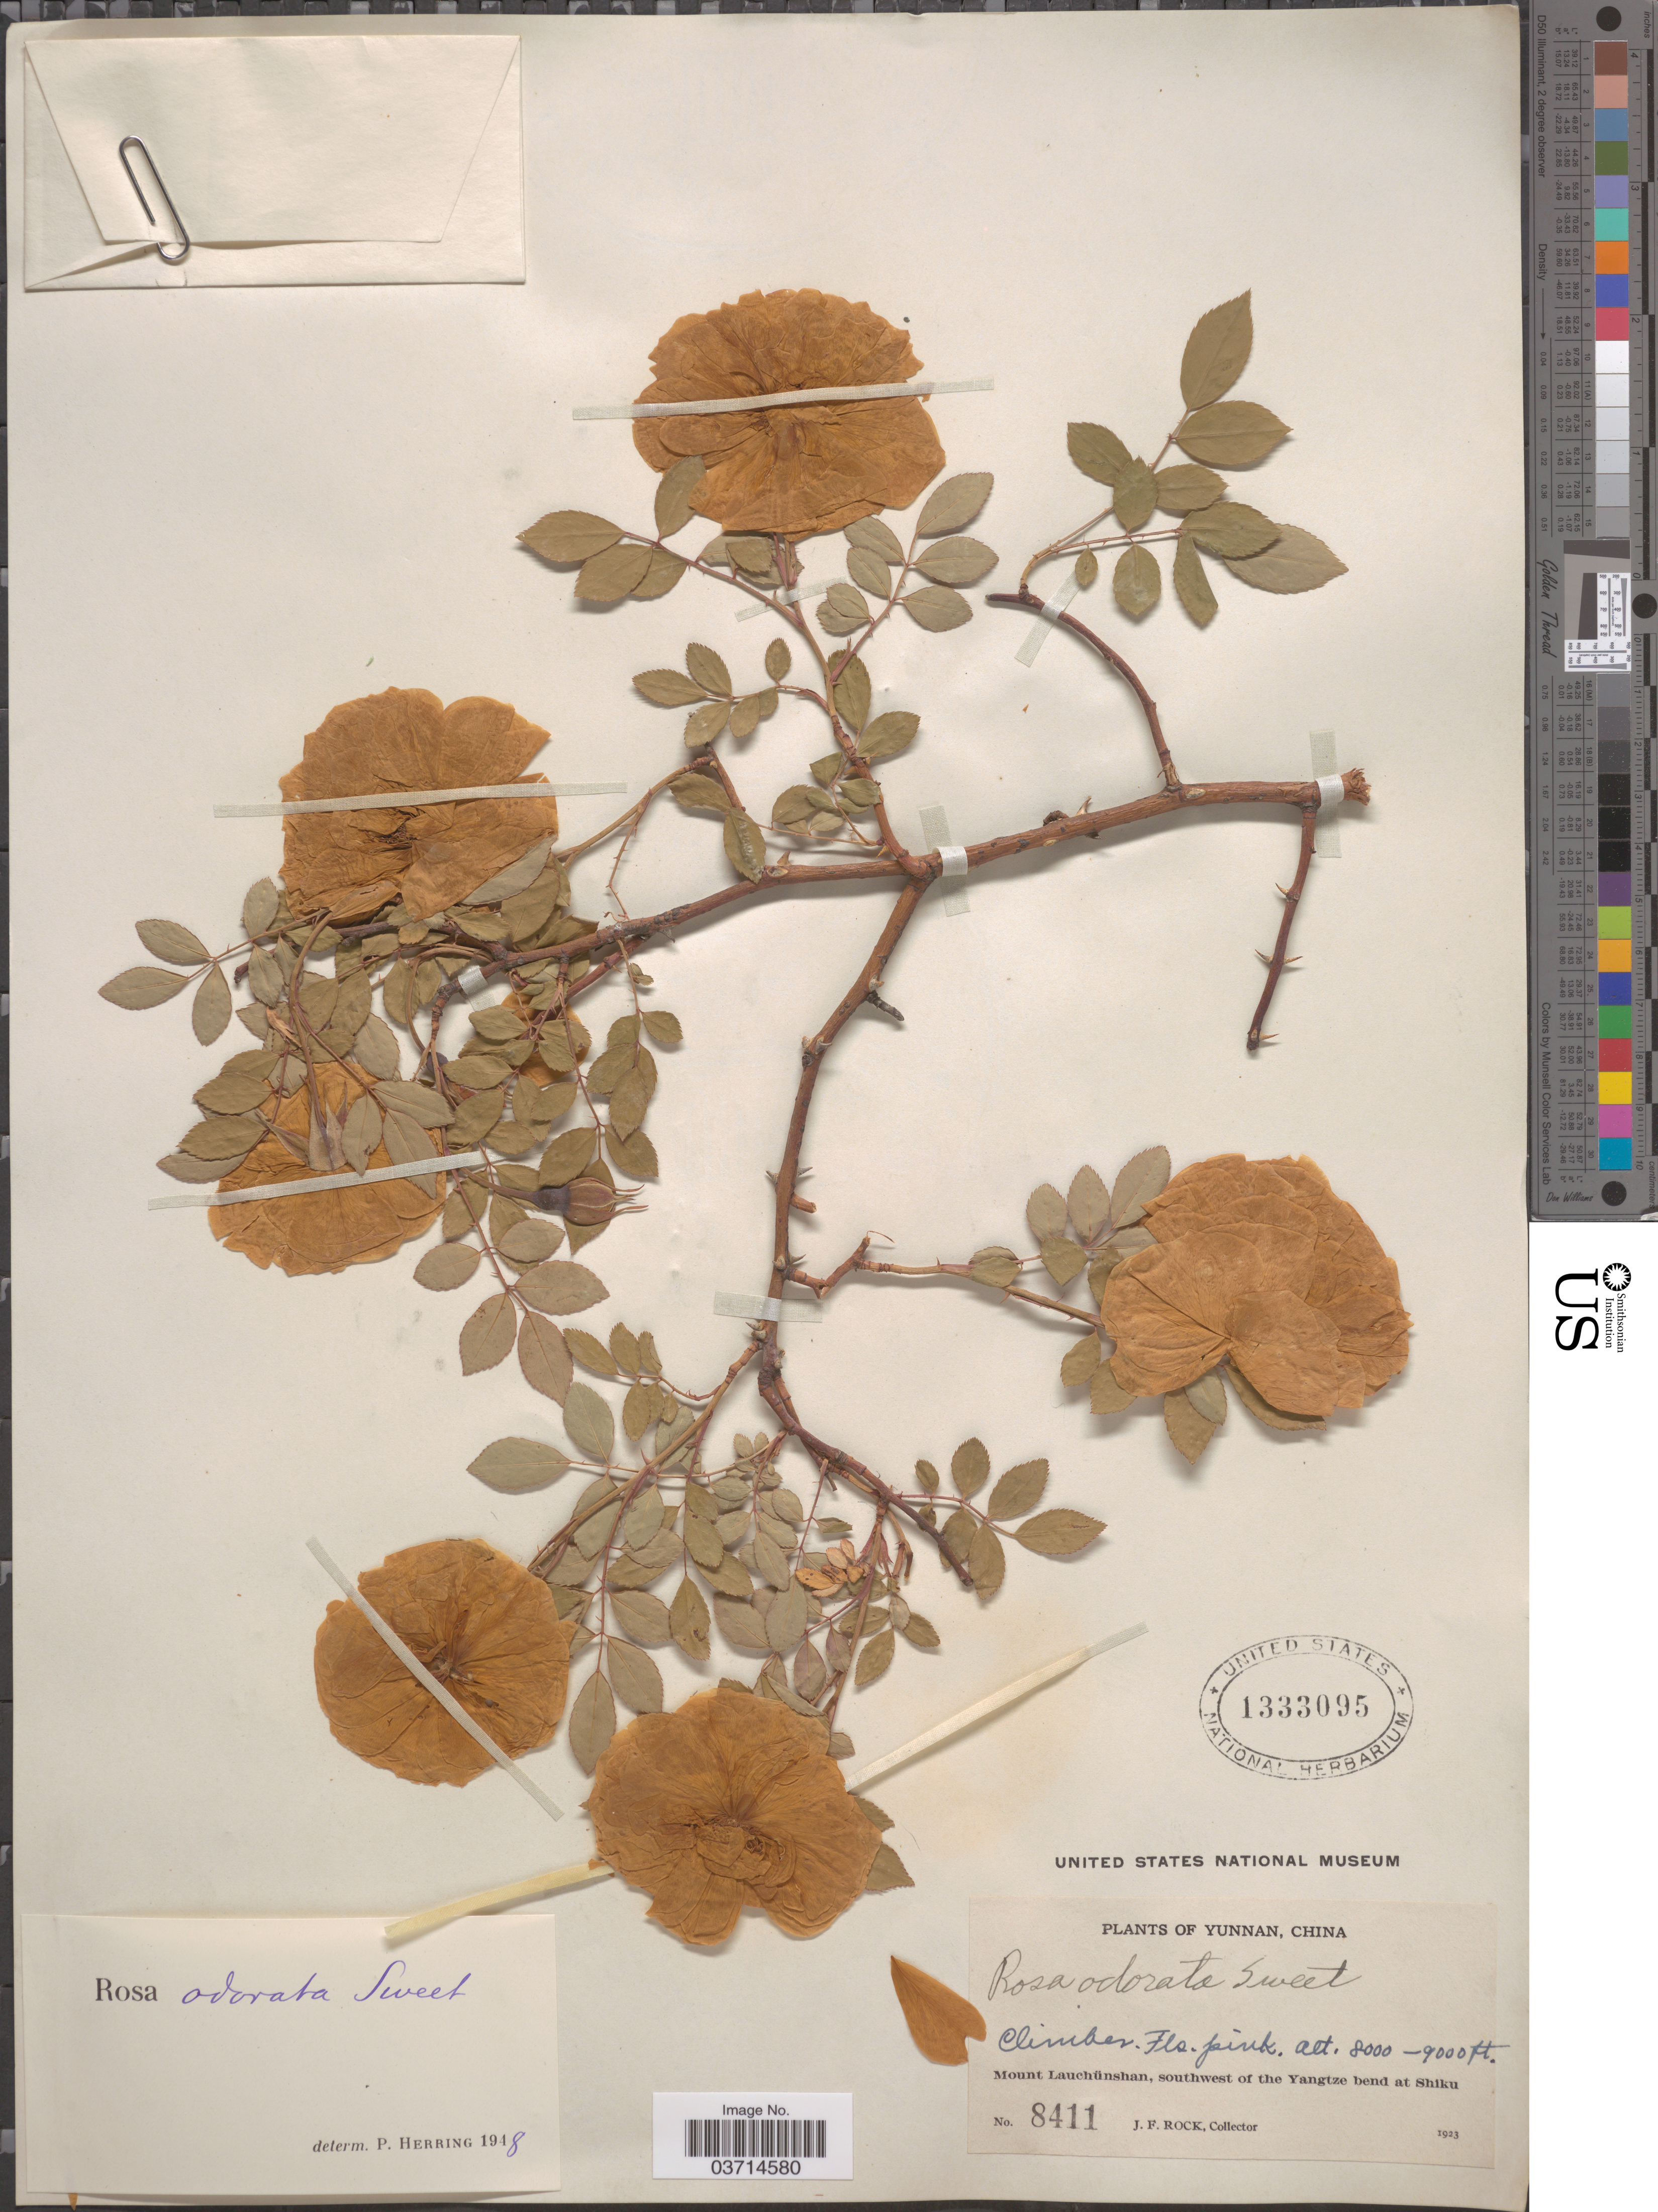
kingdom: Plantae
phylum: Tracheophyta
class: Magnoliopsida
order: Rosales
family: Rosaceae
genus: Rosa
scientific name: Rosa x odorata var. gigantea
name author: (Collett ex Crép.) Rehder & E.H. Wilson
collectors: J. Rock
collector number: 8411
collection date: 1923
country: China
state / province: Yunnan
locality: Mount Lauchünshan, southwest of the Yangtze bend of Shiku.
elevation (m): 2438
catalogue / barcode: US 1333095